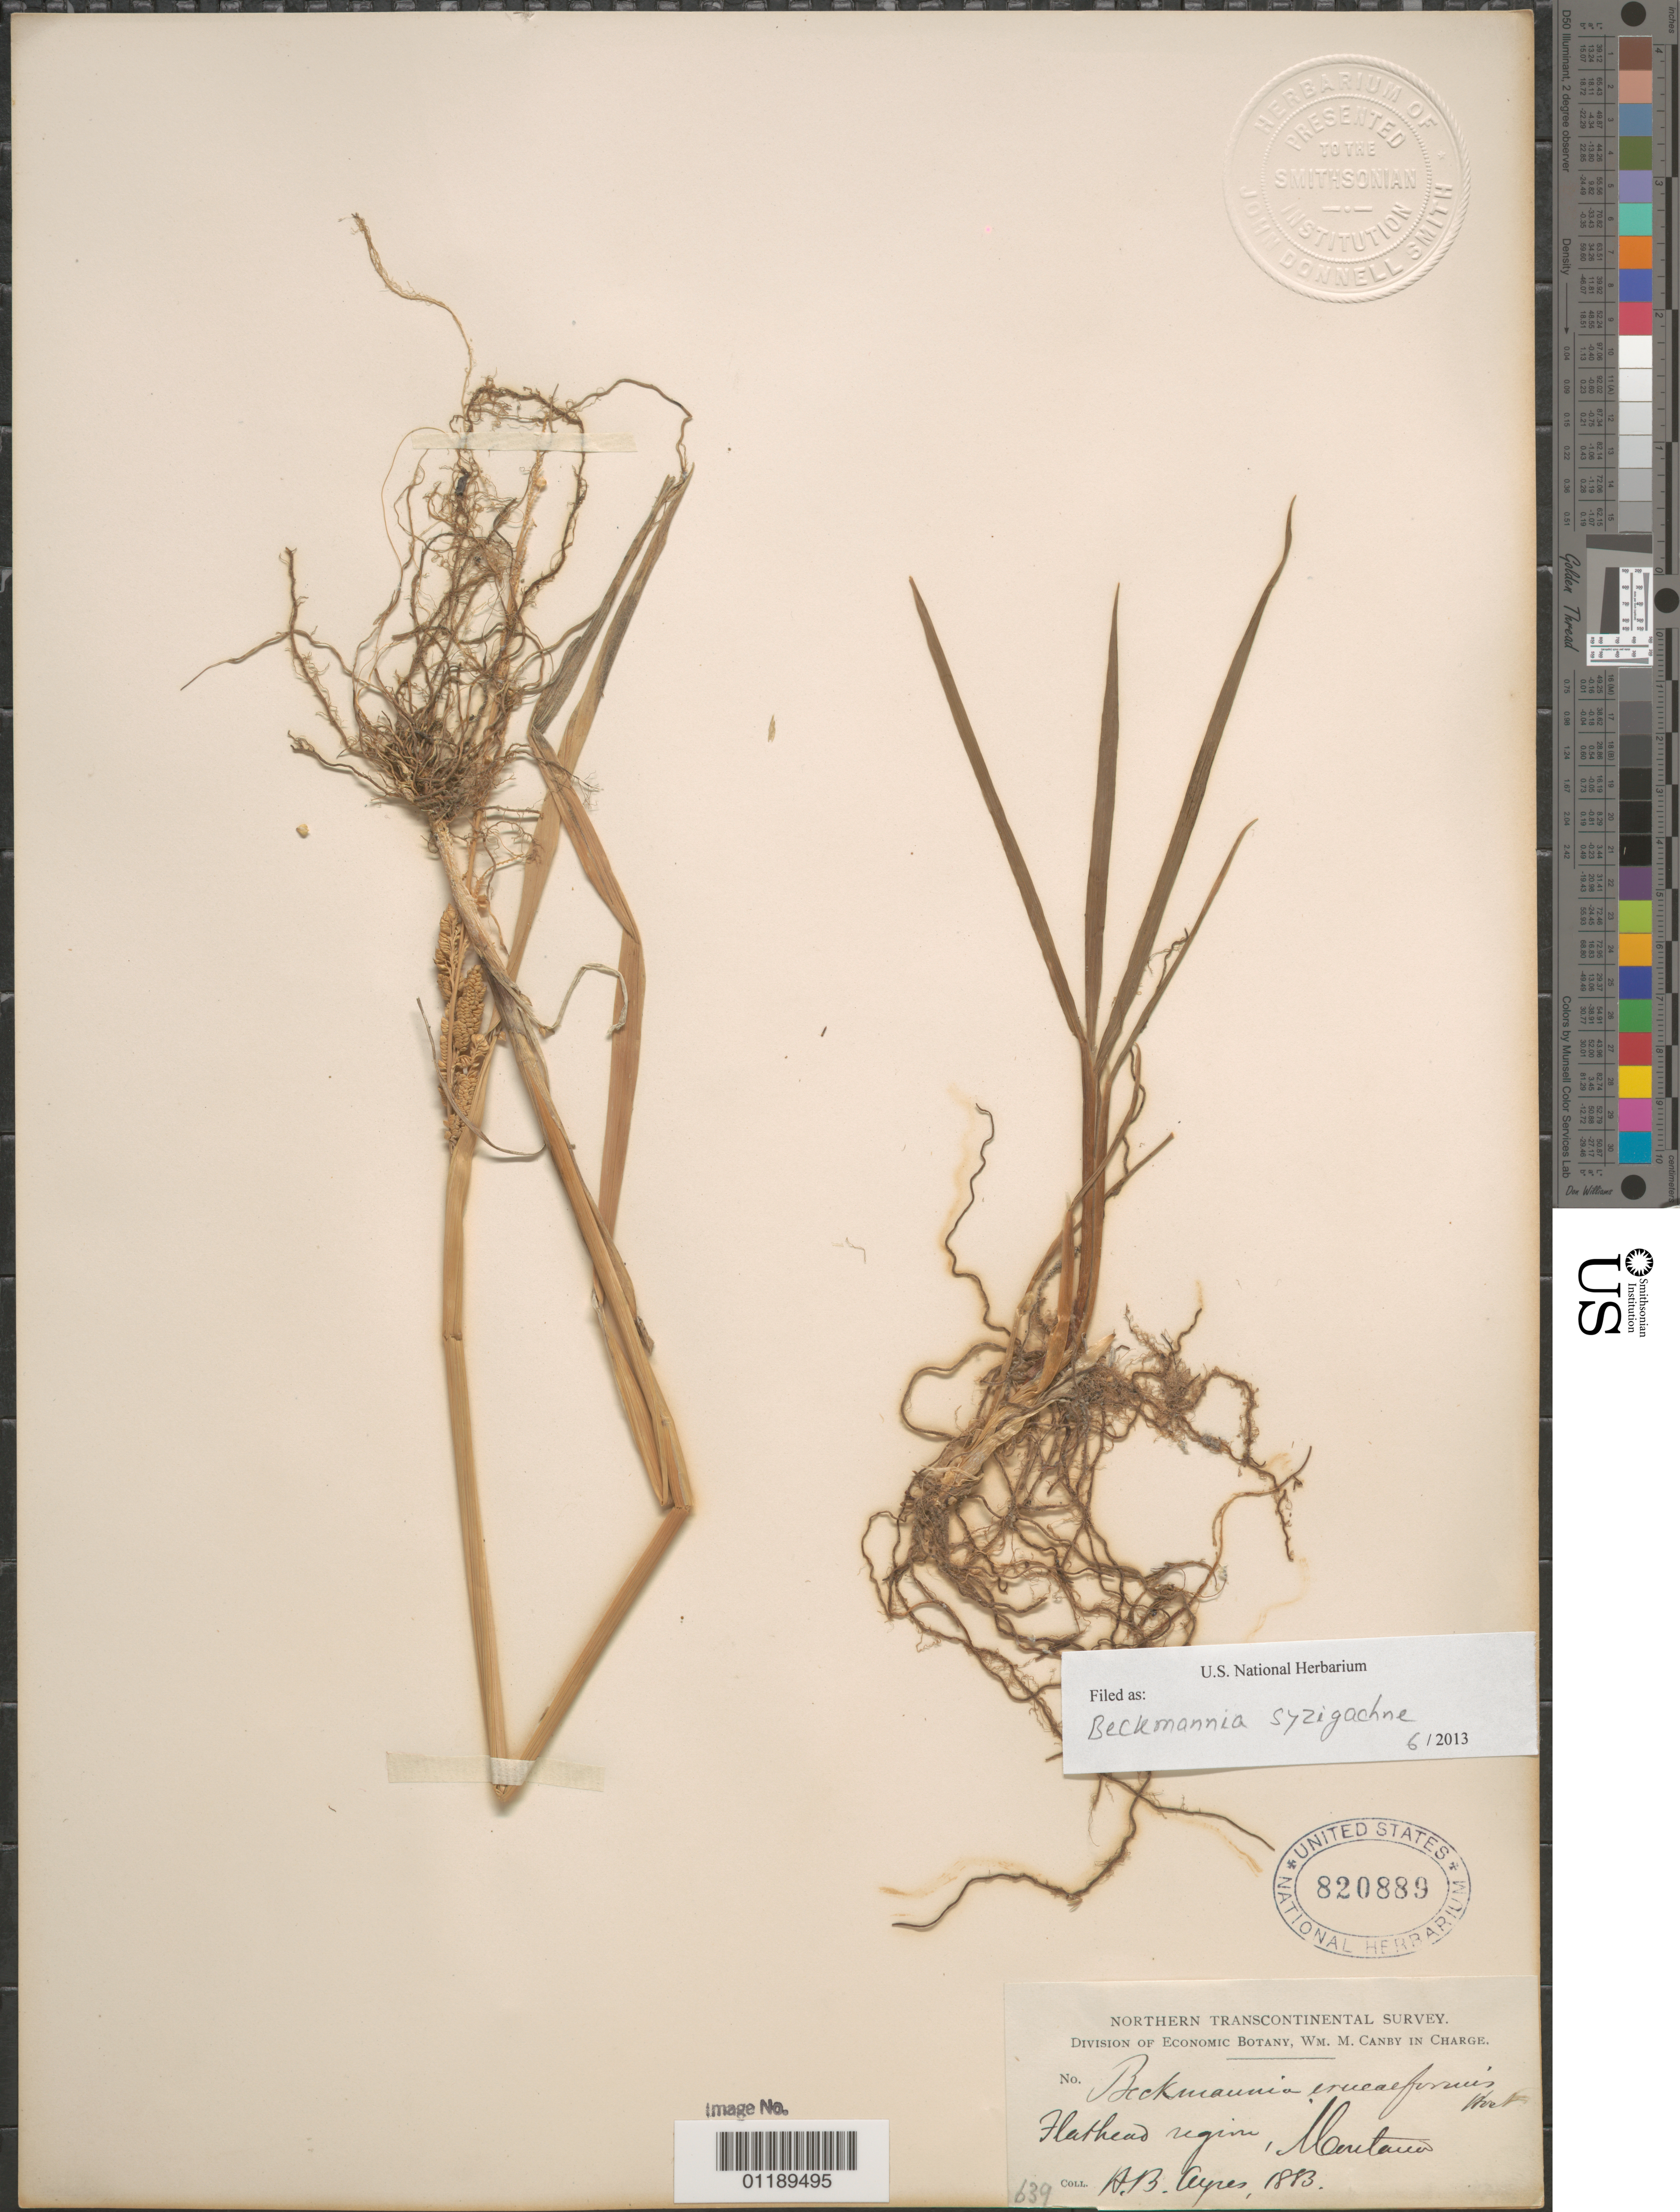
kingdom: Plantae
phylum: Tracheophyta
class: Liliopsida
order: Poales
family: Poaceae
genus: Beckmannia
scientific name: Beckmannia syzigachne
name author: (Steud.) Fernald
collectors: H. Ayres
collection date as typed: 1883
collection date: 1883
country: United States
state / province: Montana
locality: Flathead region.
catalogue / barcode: US 820889